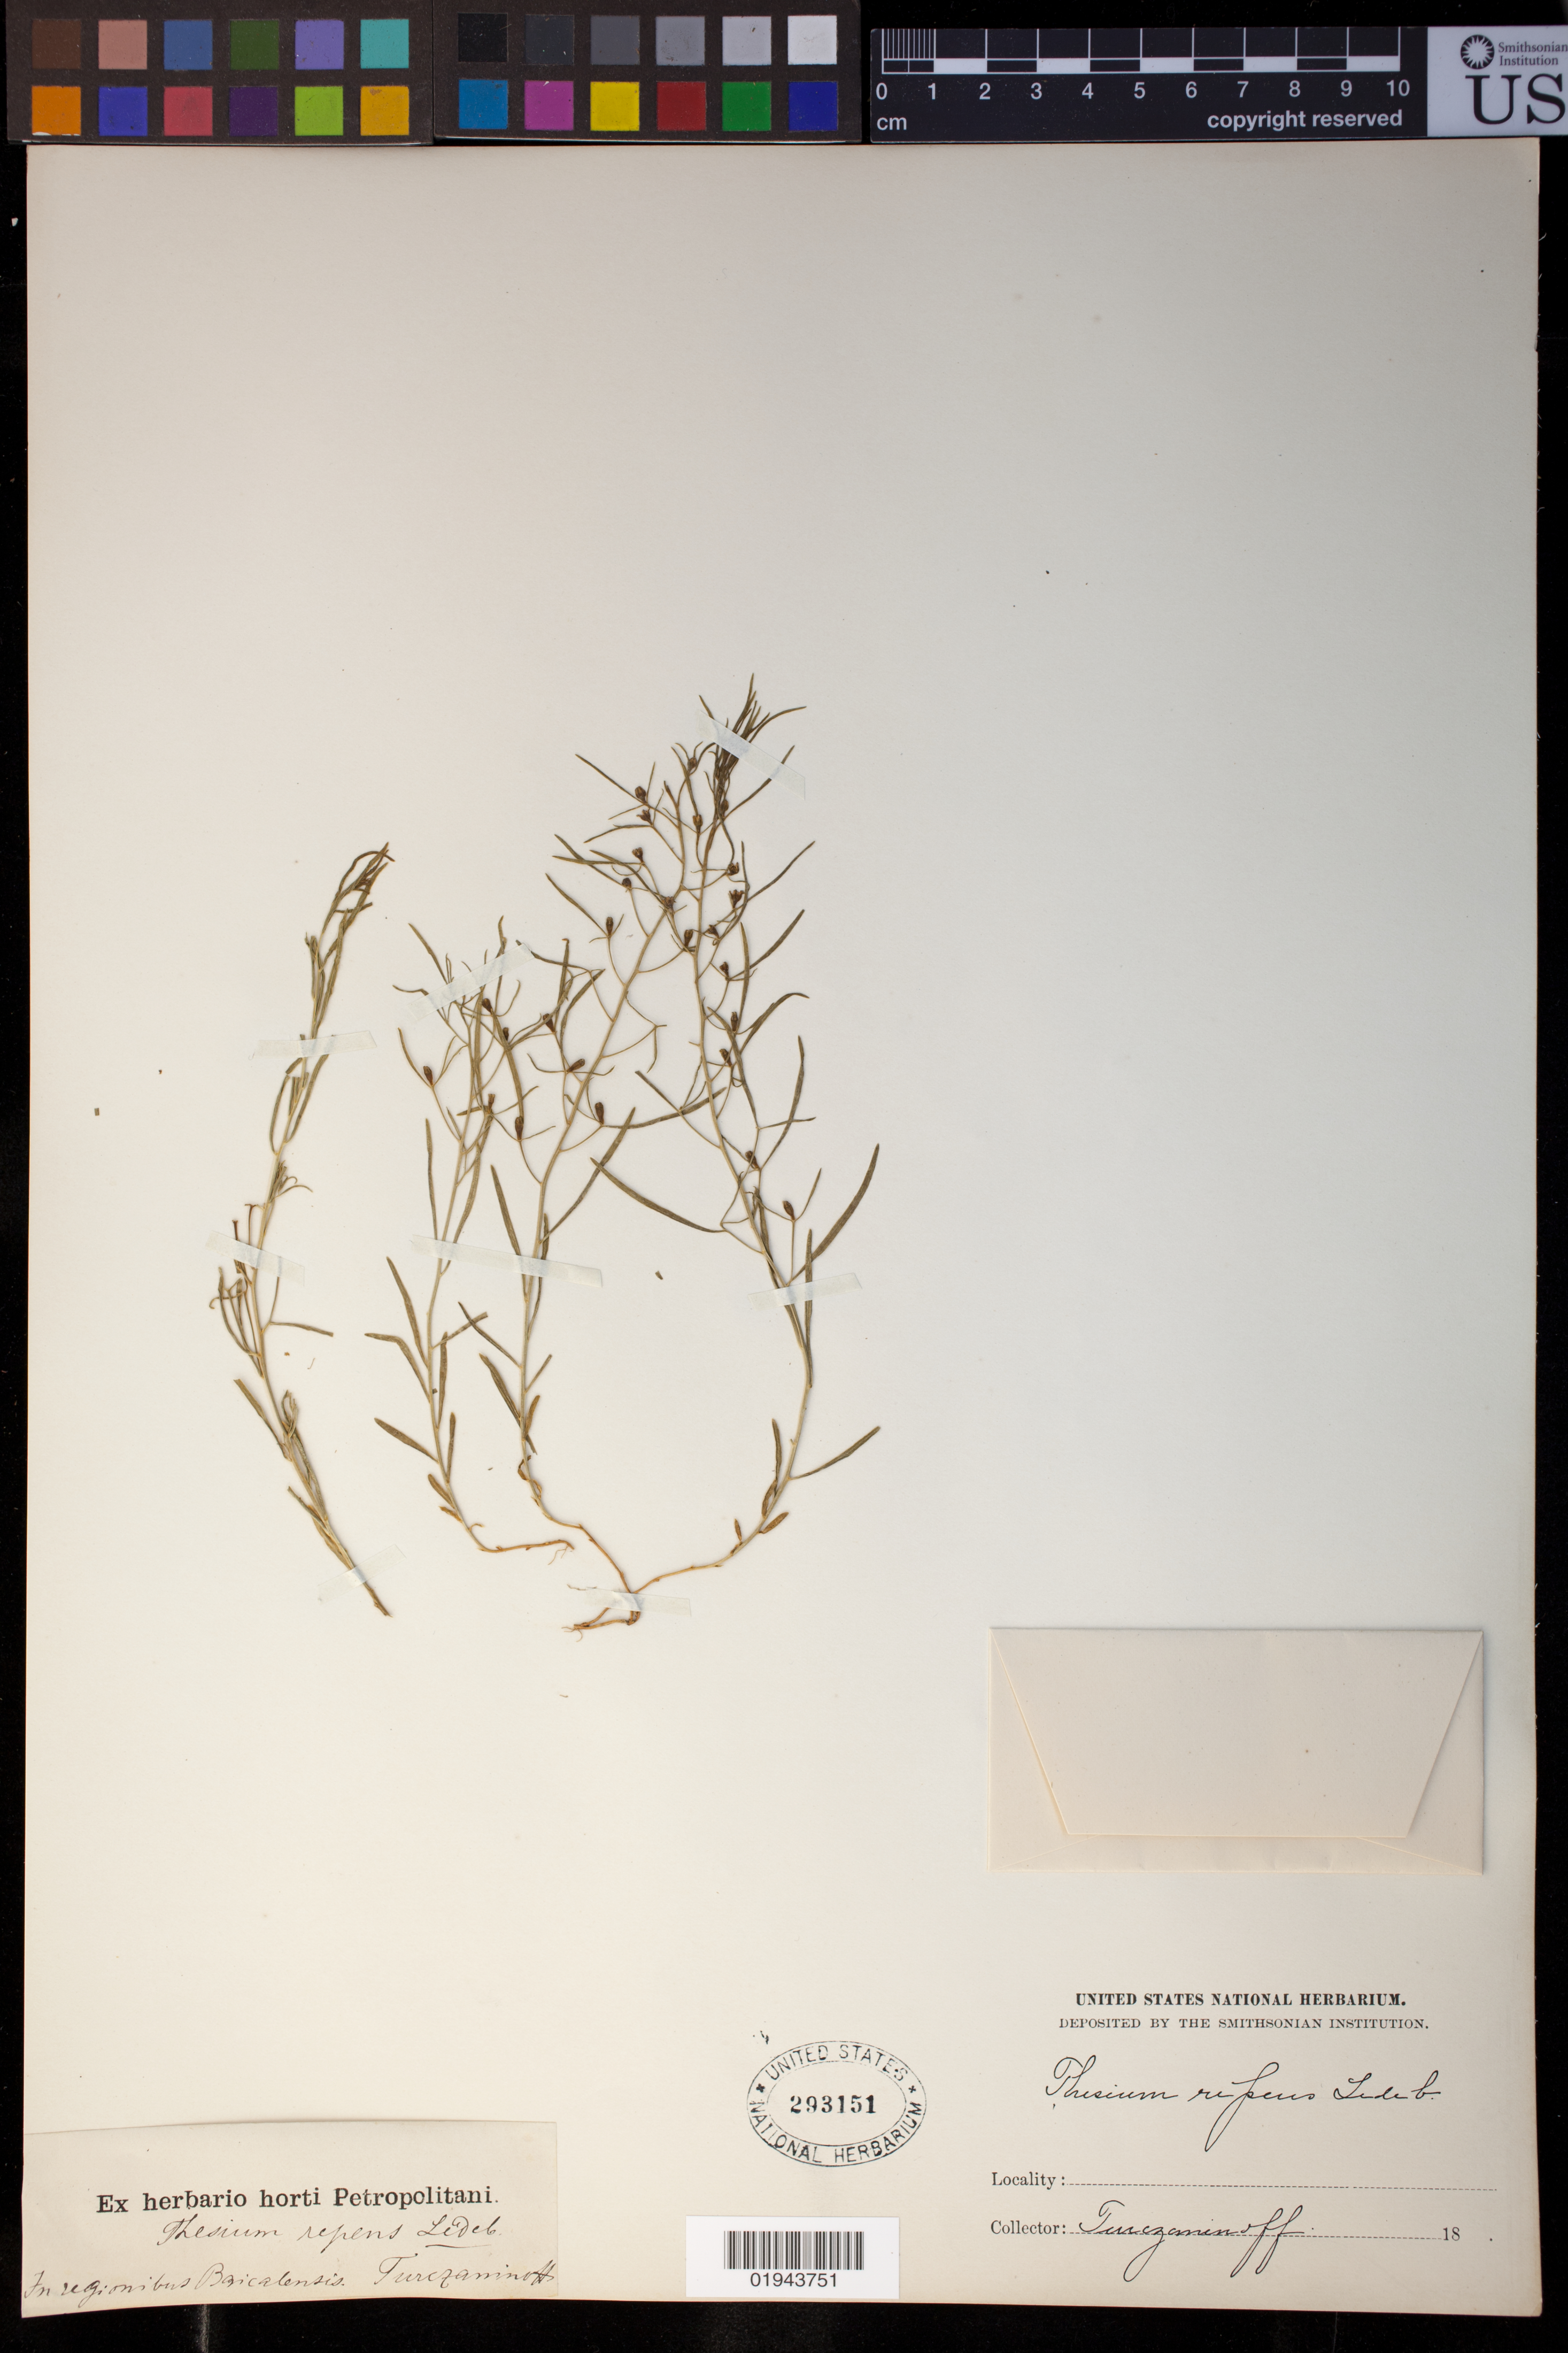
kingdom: Plantae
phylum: Tracheophyta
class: Magnoliopsida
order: Santalales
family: Thesiaceae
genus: Thesium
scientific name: Thesium repens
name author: Ledeb.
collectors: N. Turczaninow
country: Russian Federation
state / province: Irkutsk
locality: In regionibus Baicalemsis. [Baikal]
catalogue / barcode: US 293151